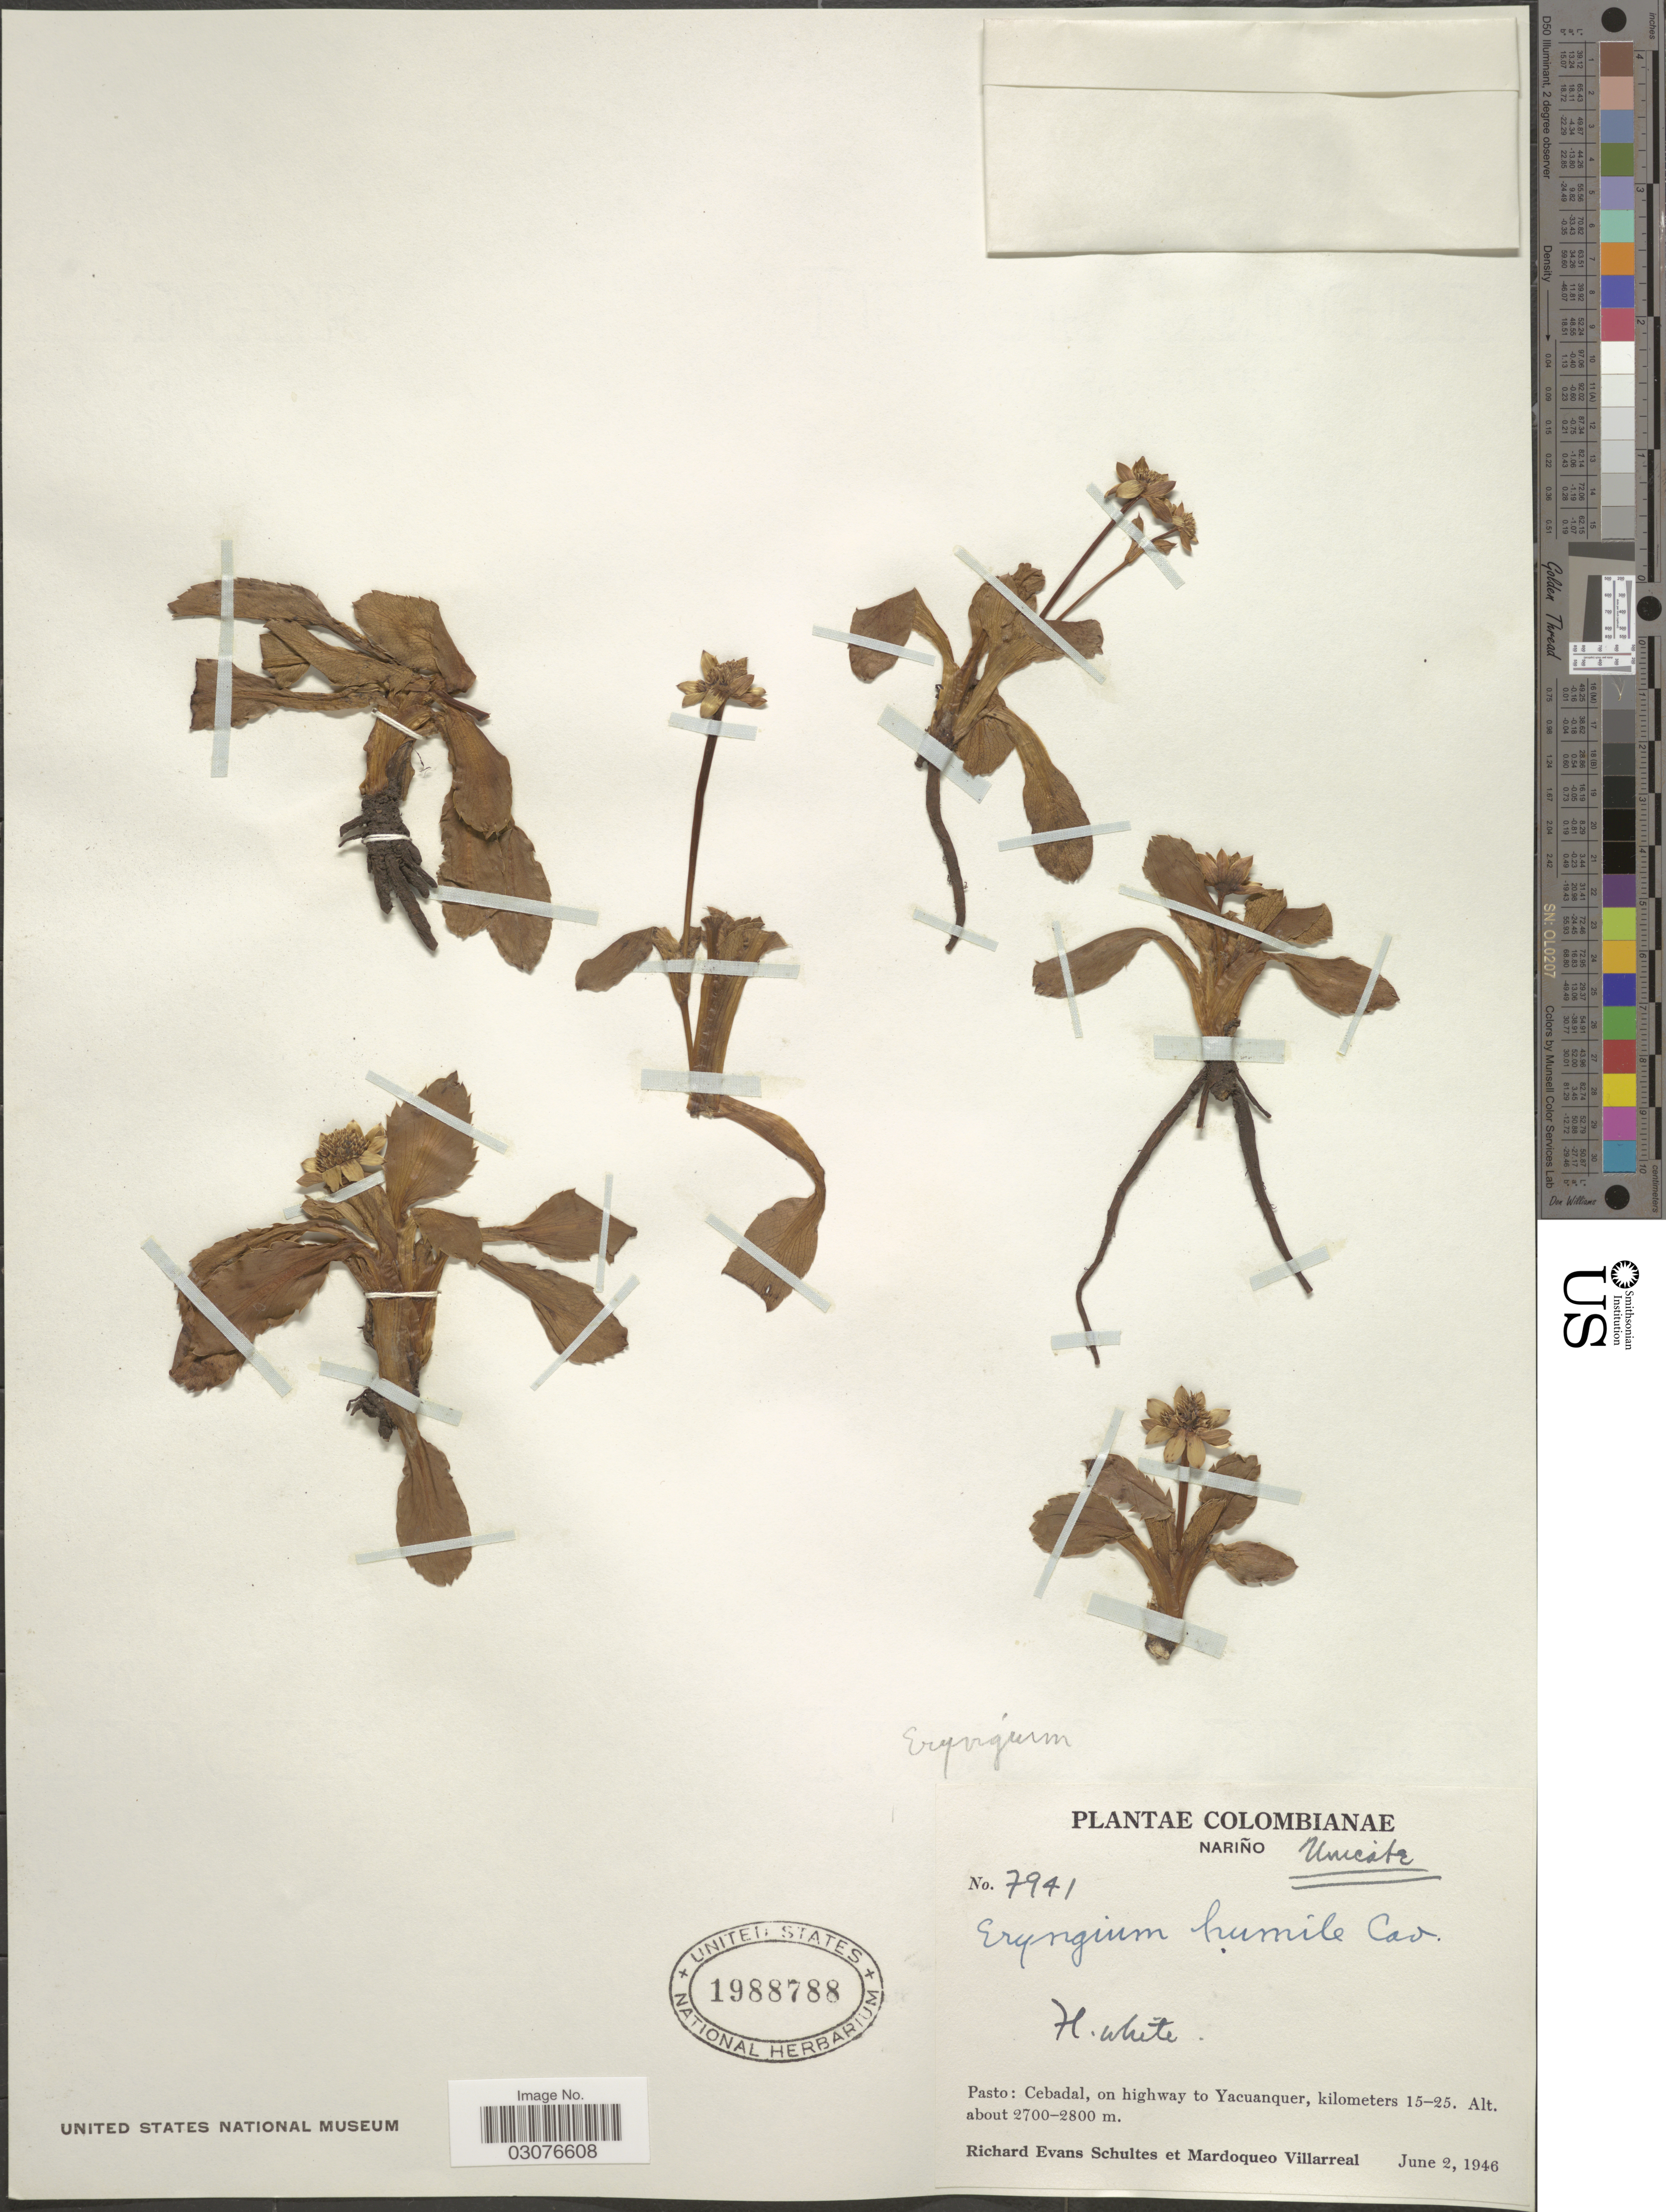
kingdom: Plantae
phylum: Tracheophyta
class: Magnoliopsida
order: Apiales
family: Apiaceae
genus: Eryngium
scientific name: Eryngium bourgatii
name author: Gouan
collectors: R. E. Schultes & M. Villarreal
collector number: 7941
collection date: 1946-06-02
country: Colombia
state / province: Nariño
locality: Pasto: Cebadal, on highway to Yacuanquer, kilometers 15-25.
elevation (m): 2700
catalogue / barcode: US 1988788